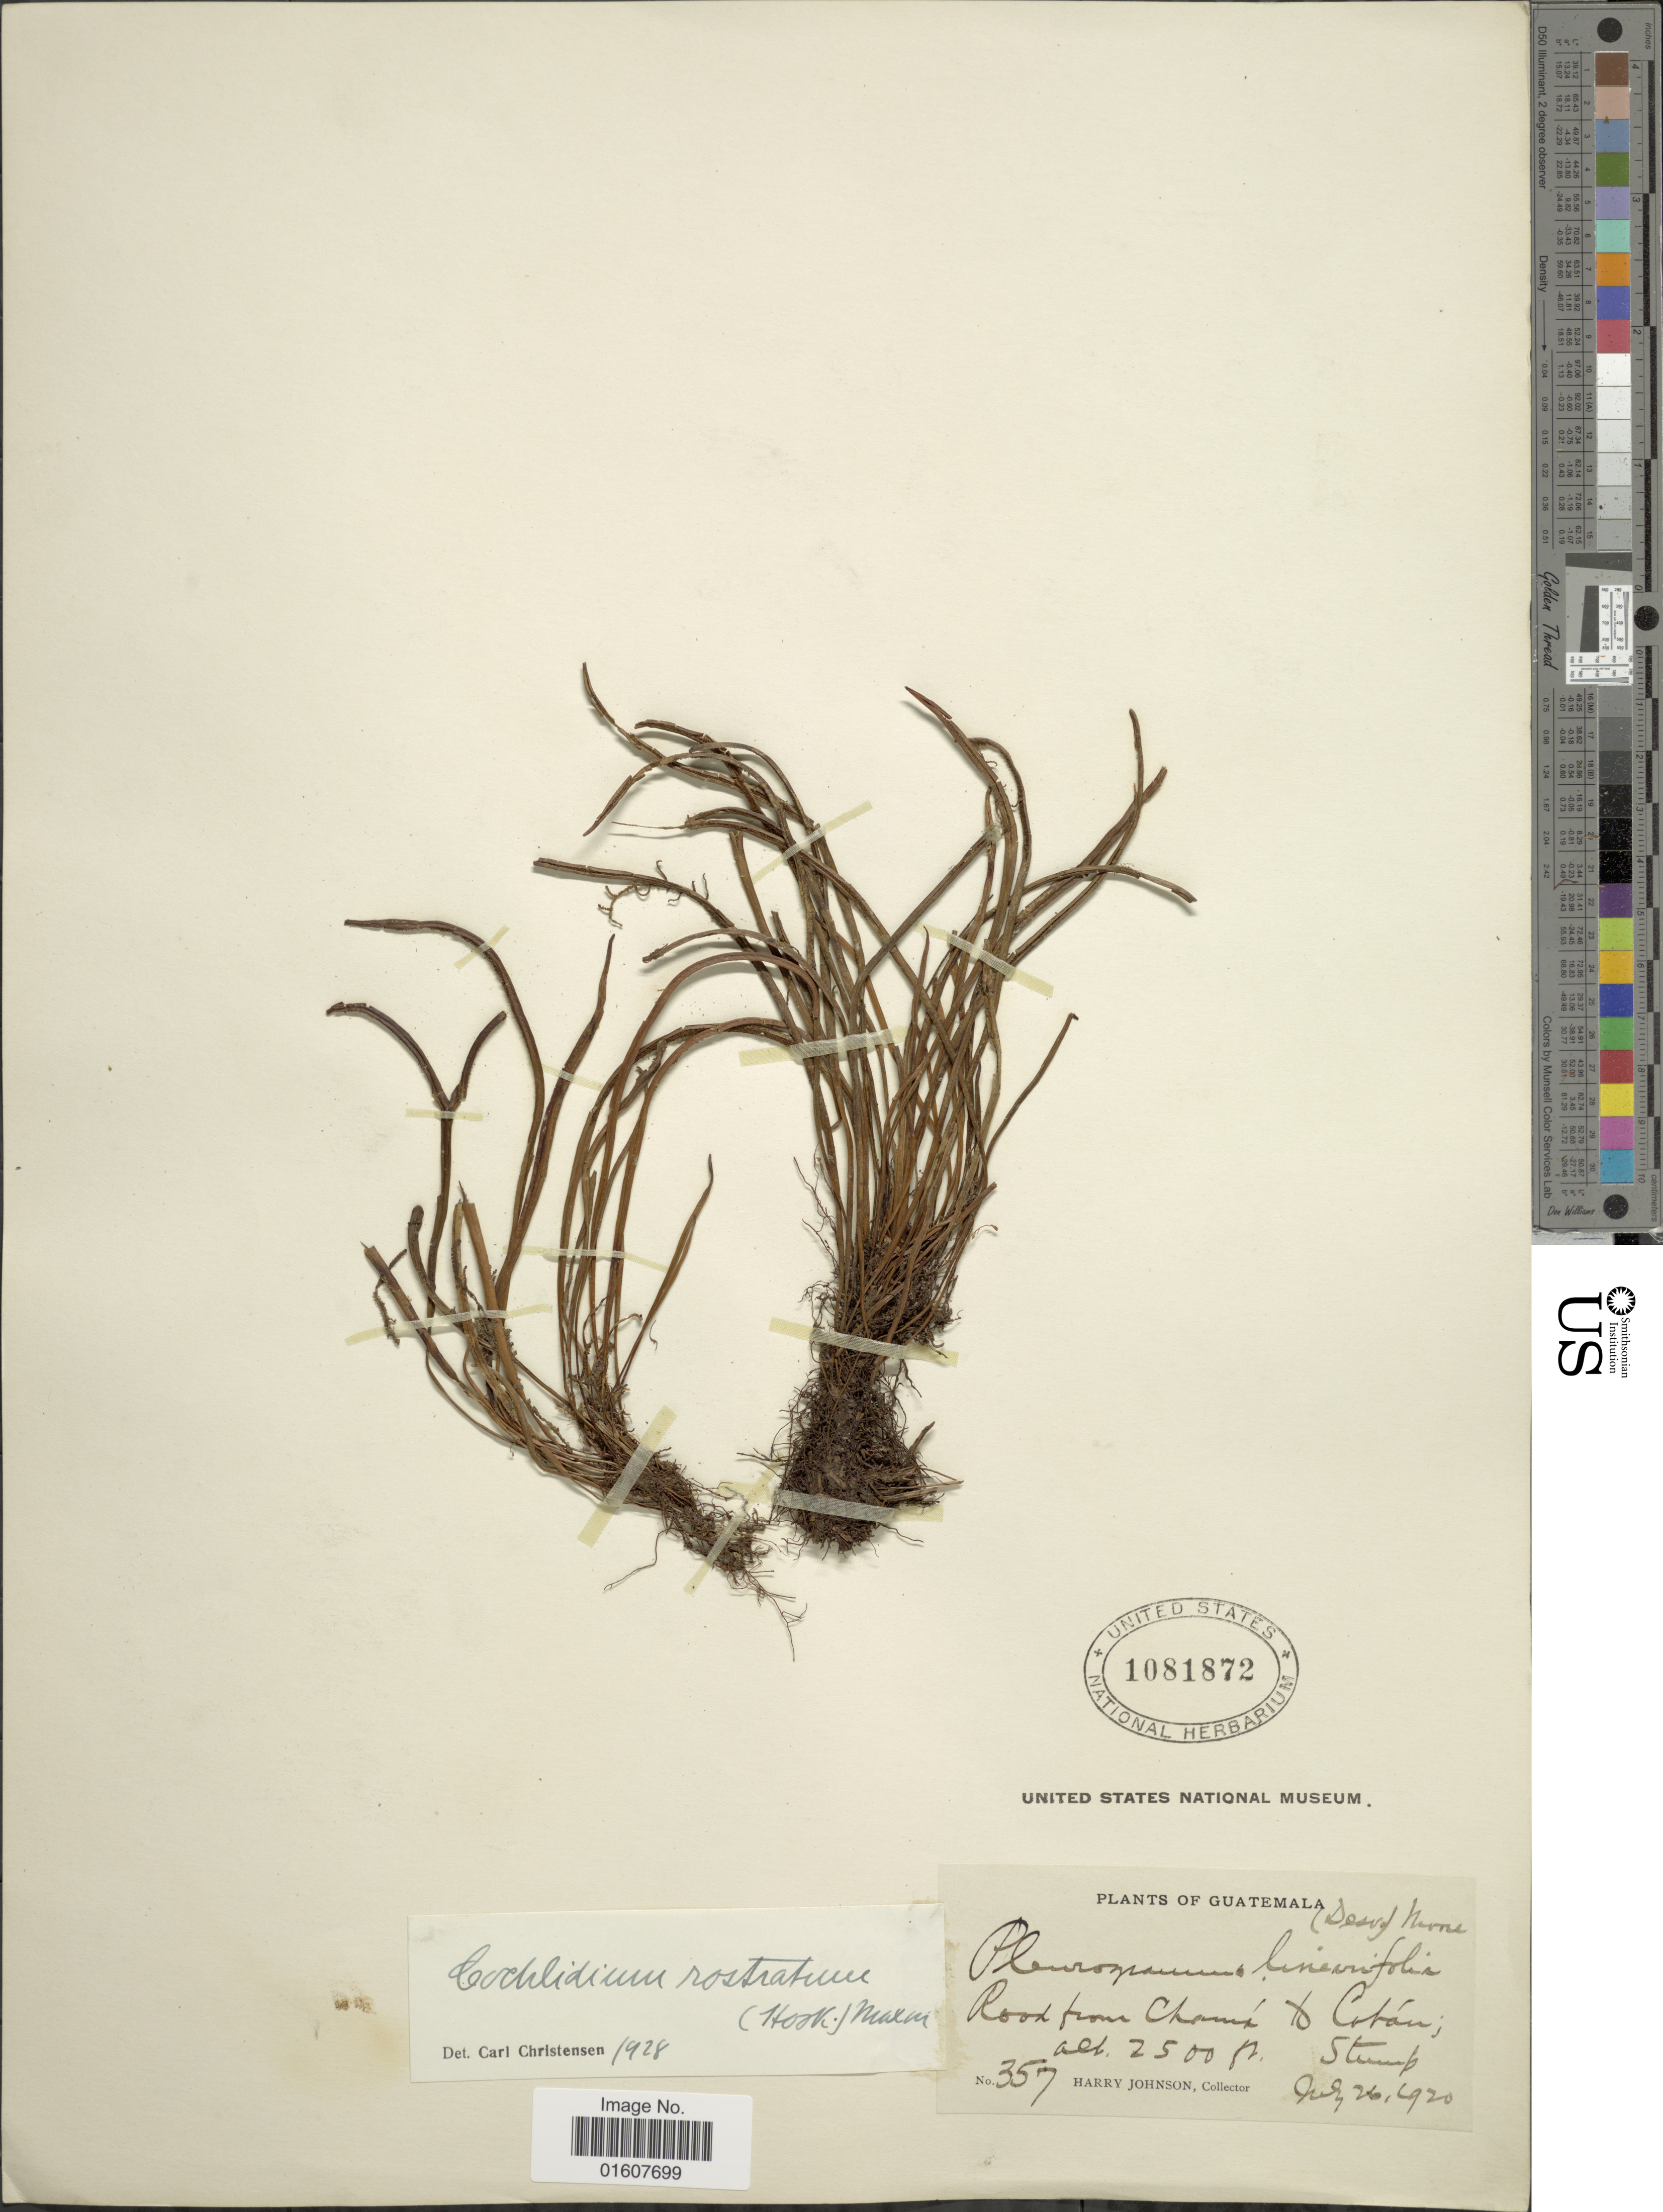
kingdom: Plantae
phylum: Tracheophyta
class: Polypodiopsida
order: Polypodiales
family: Polypodiaceae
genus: Cochlidium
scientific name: Cochlidium rostratum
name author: (Hook.) Maxon ex C. Chr.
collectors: H. Johnson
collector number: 357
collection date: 1920-07-26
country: Guatemala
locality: Road from Chamá to Cobán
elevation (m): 762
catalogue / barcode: US 1081872